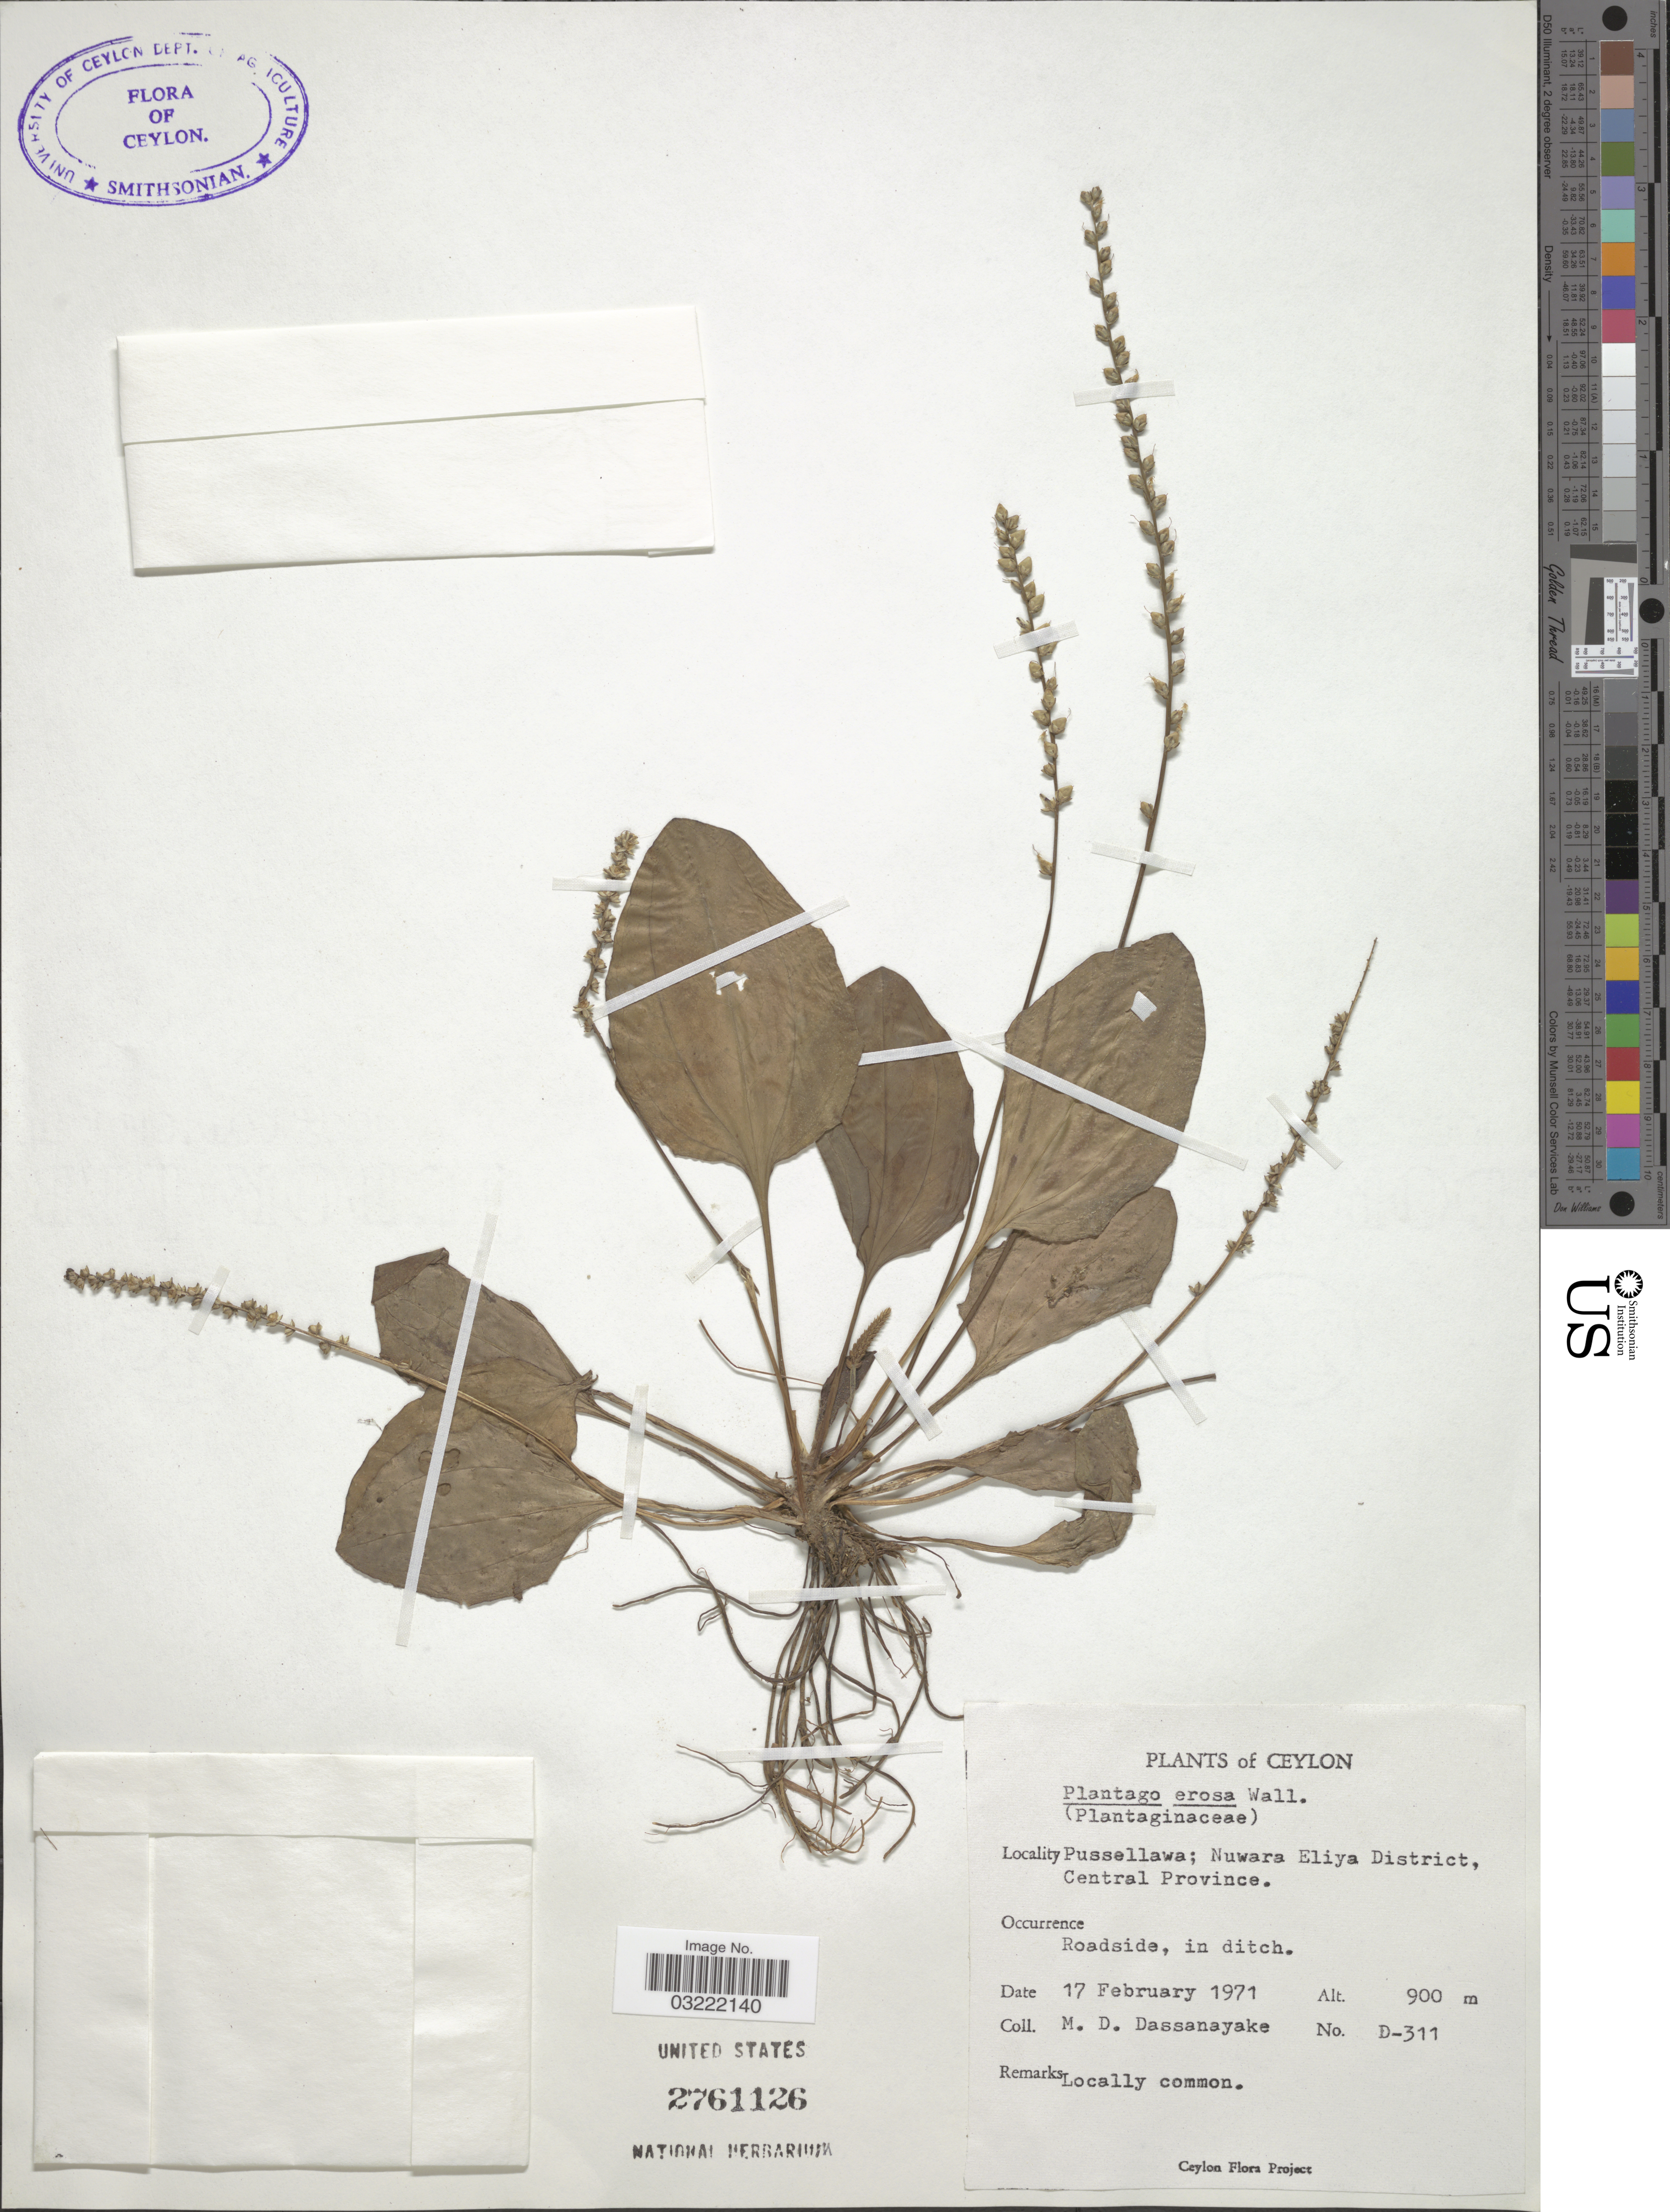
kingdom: Plantae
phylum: Tracheophyta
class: Magnoliopsida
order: Lamiales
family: Plantaginaceae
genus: Plantago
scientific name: Plantago erosa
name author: Wall.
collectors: M. D. Dassanayake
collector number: D-311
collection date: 1971-02-17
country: Sri Lanka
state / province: Central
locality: Ceylon. Pussellawa; Nuwara Eliya District.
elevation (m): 900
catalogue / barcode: US 2761126